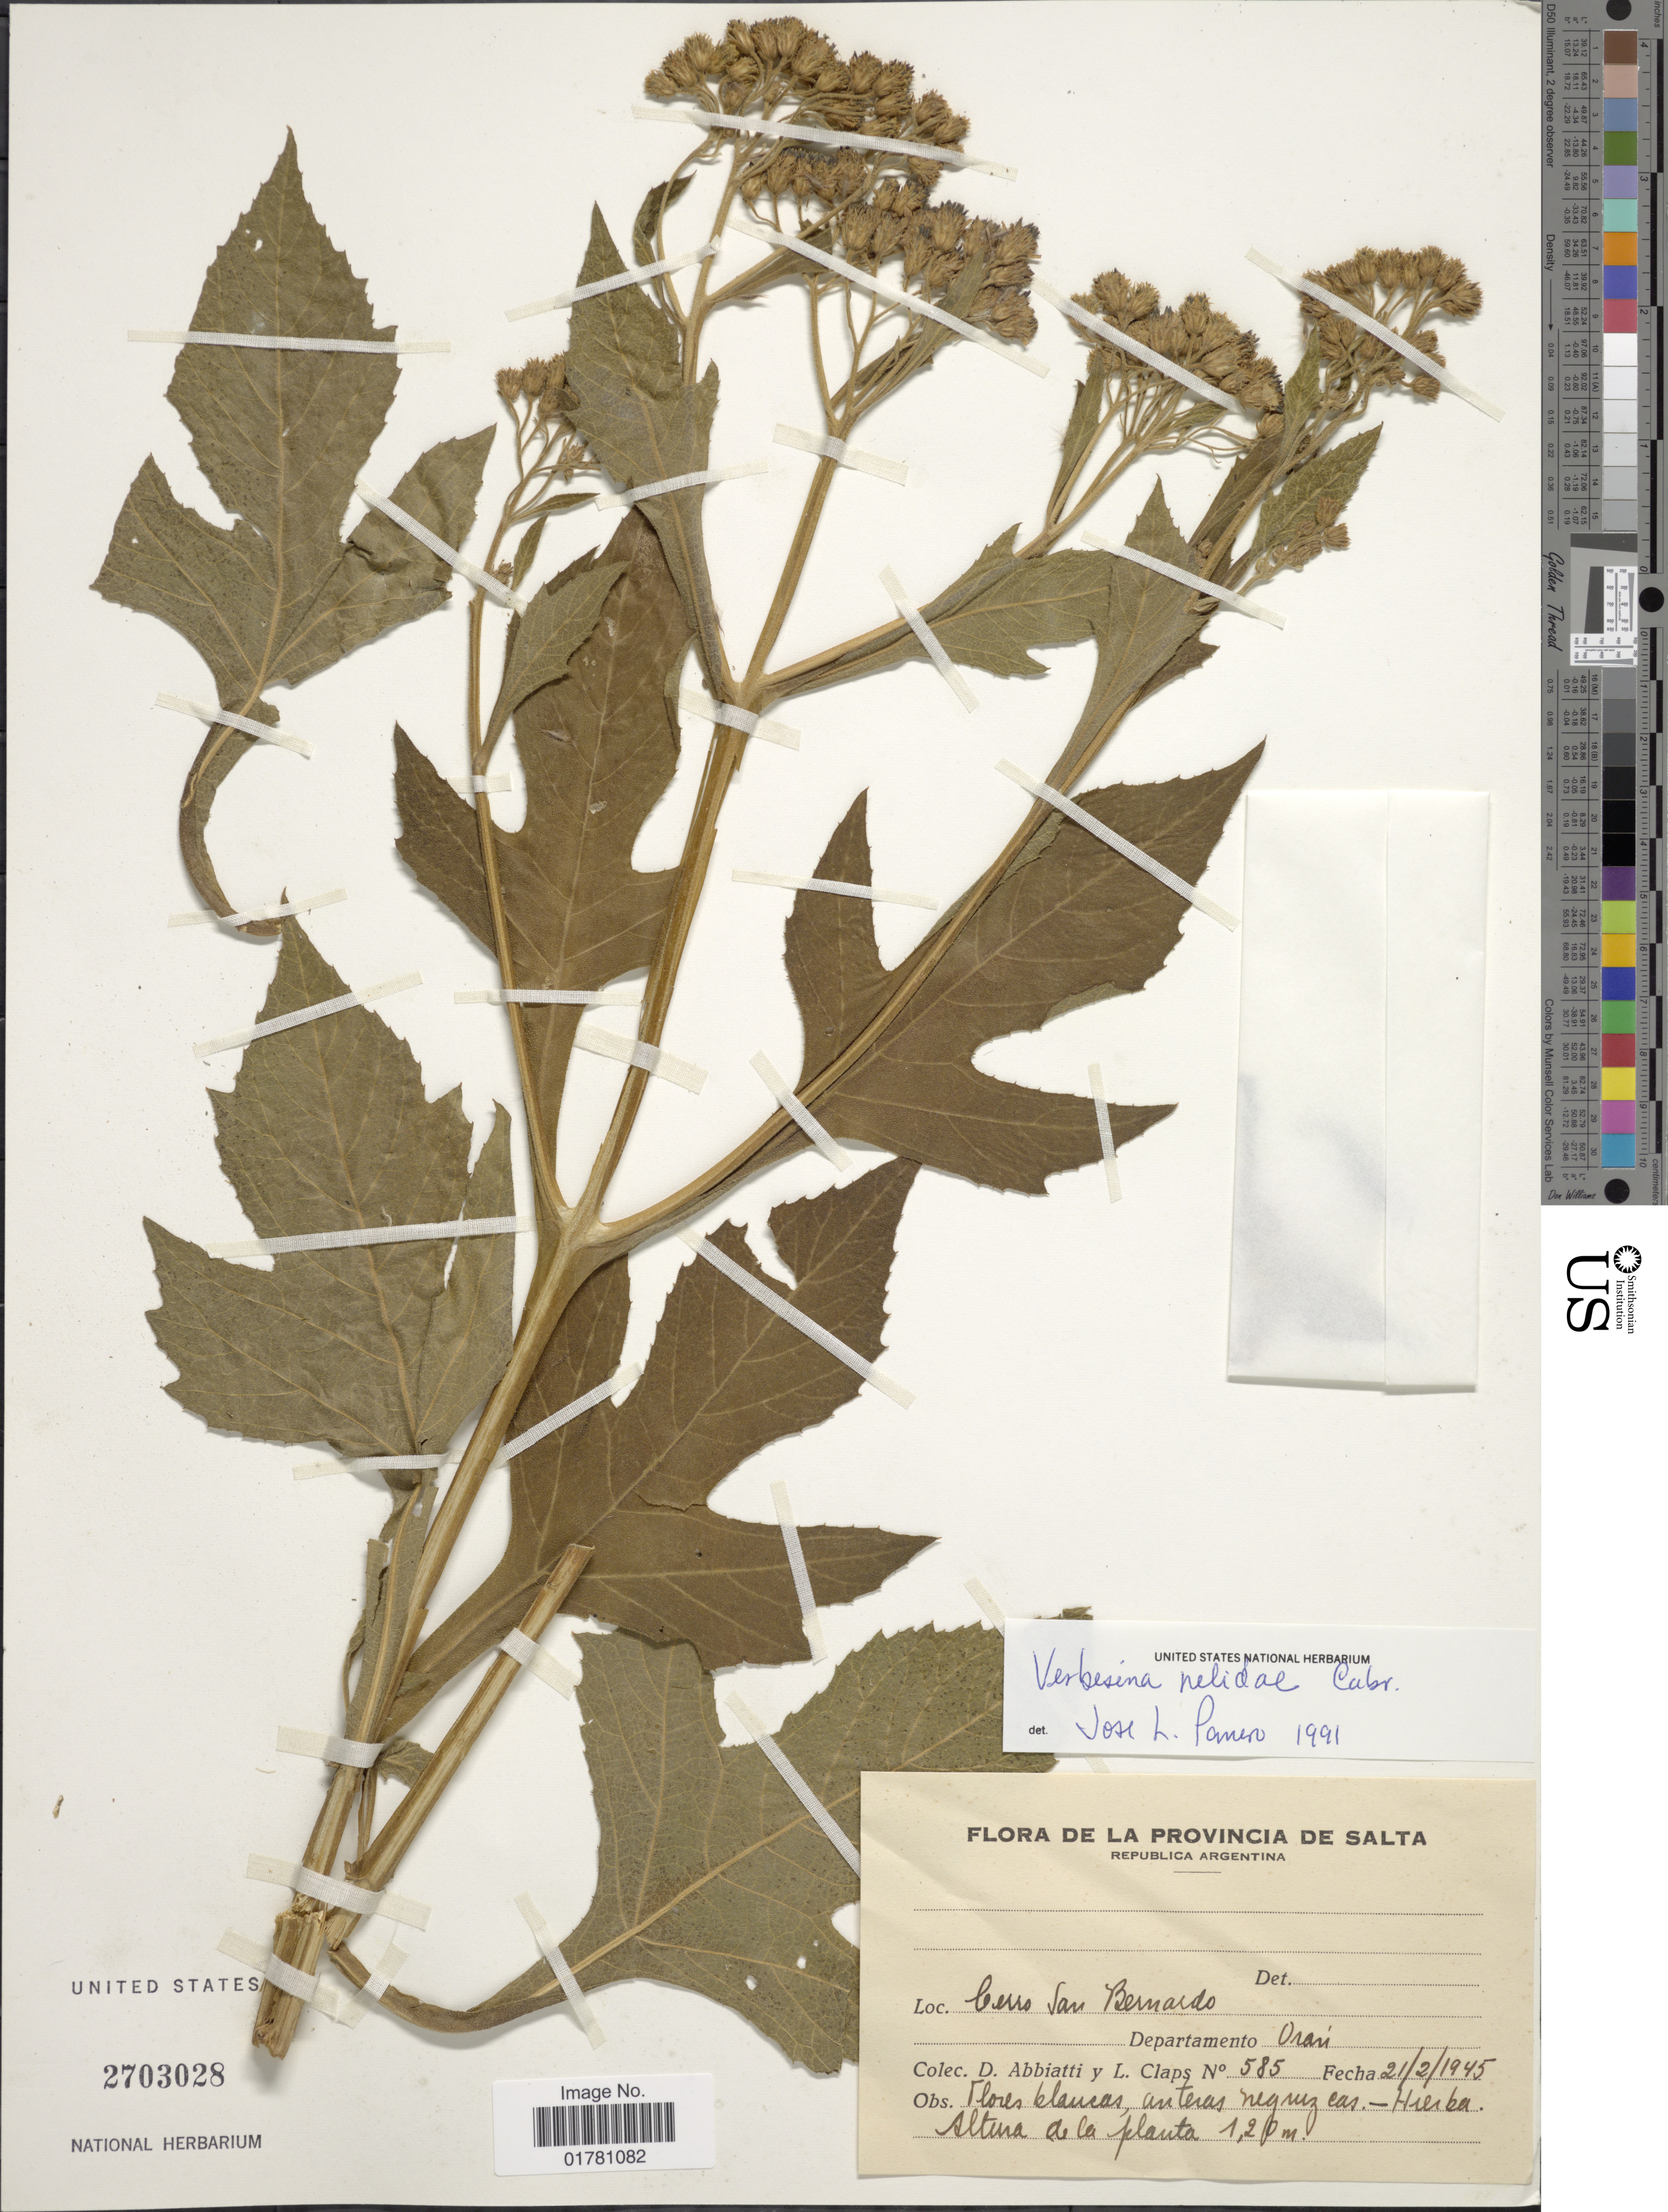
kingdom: Plantae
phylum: Tracheophyta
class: Magnoliopsida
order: Asterales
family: Asteraceae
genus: Verbesina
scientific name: Verbesina nelidae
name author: Cabrera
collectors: D. Abbiatti & L. Claps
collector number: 585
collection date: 1945-02-21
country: Argentina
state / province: Salta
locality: Republica Argentina, Cerro San Bernardo, Departamento Orán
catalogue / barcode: US 2703028